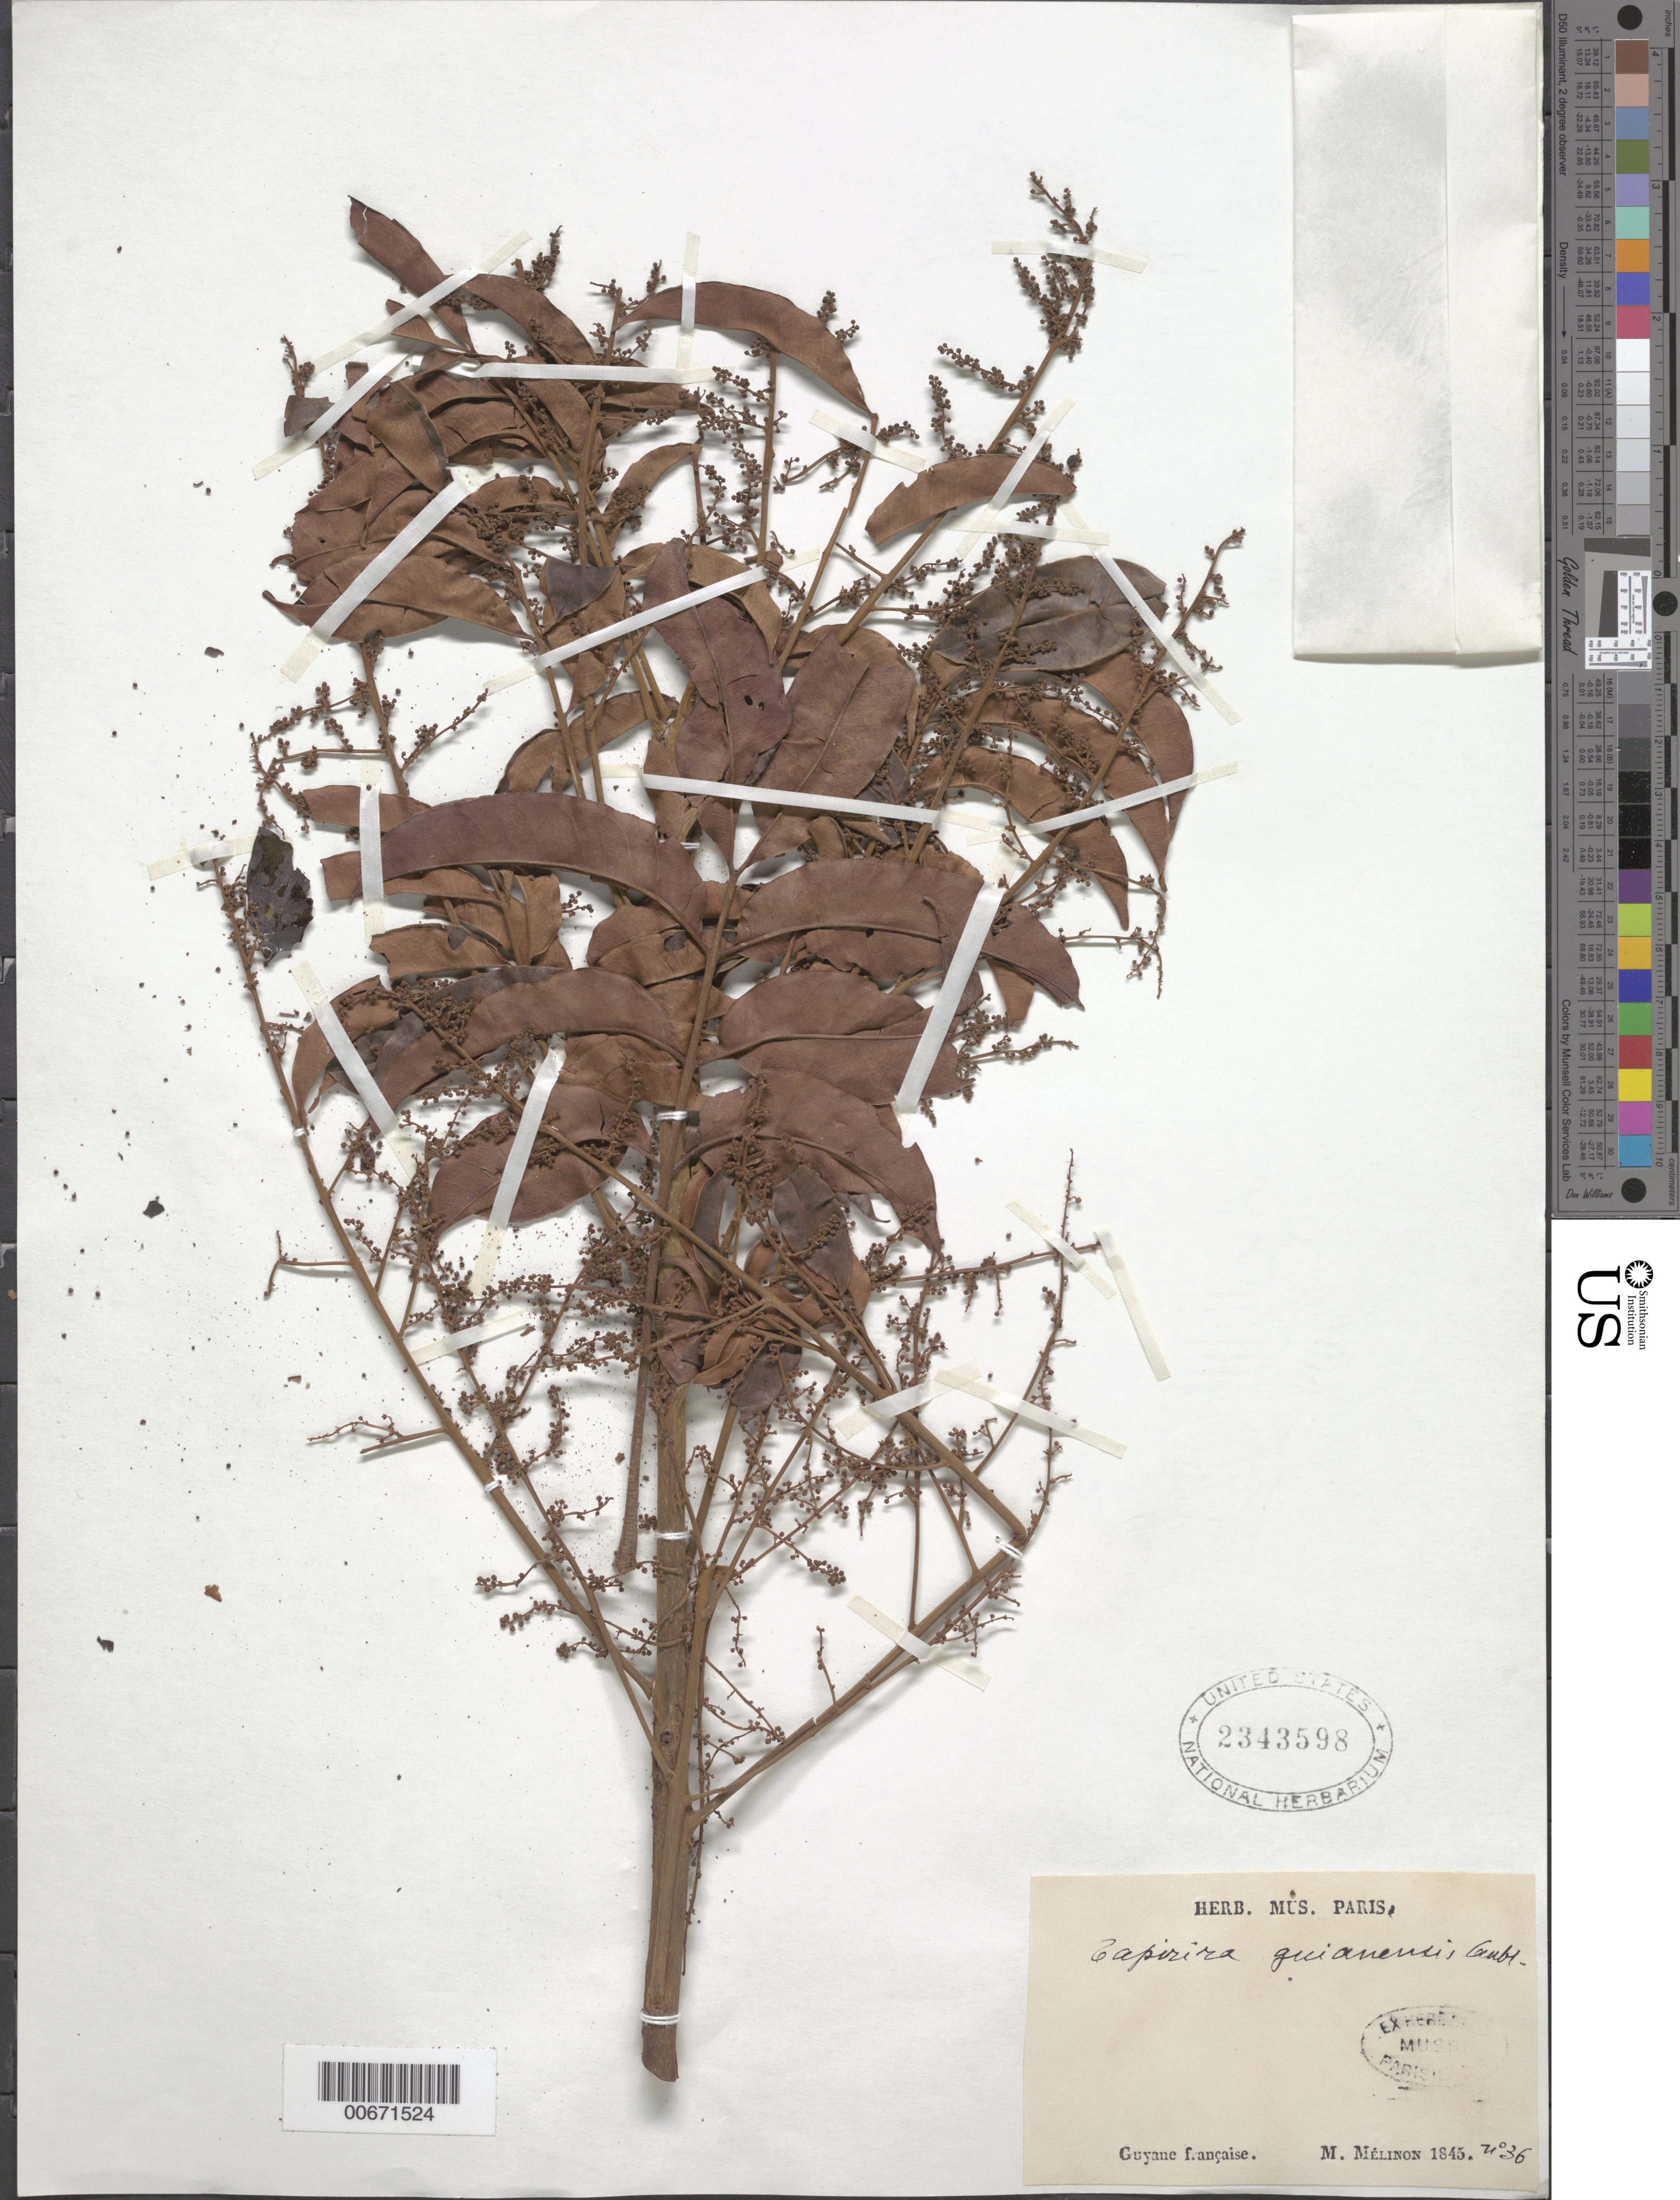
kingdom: Plantae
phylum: Tracheophyta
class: Magnoliopsida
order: Sapindales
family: Anacardiaceae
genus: Tapirira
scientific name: Tapirira guianensis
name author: Aubl.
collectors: E. Mélinon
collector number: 36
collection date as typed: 1845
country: French Guiana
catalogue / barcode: US 2343598